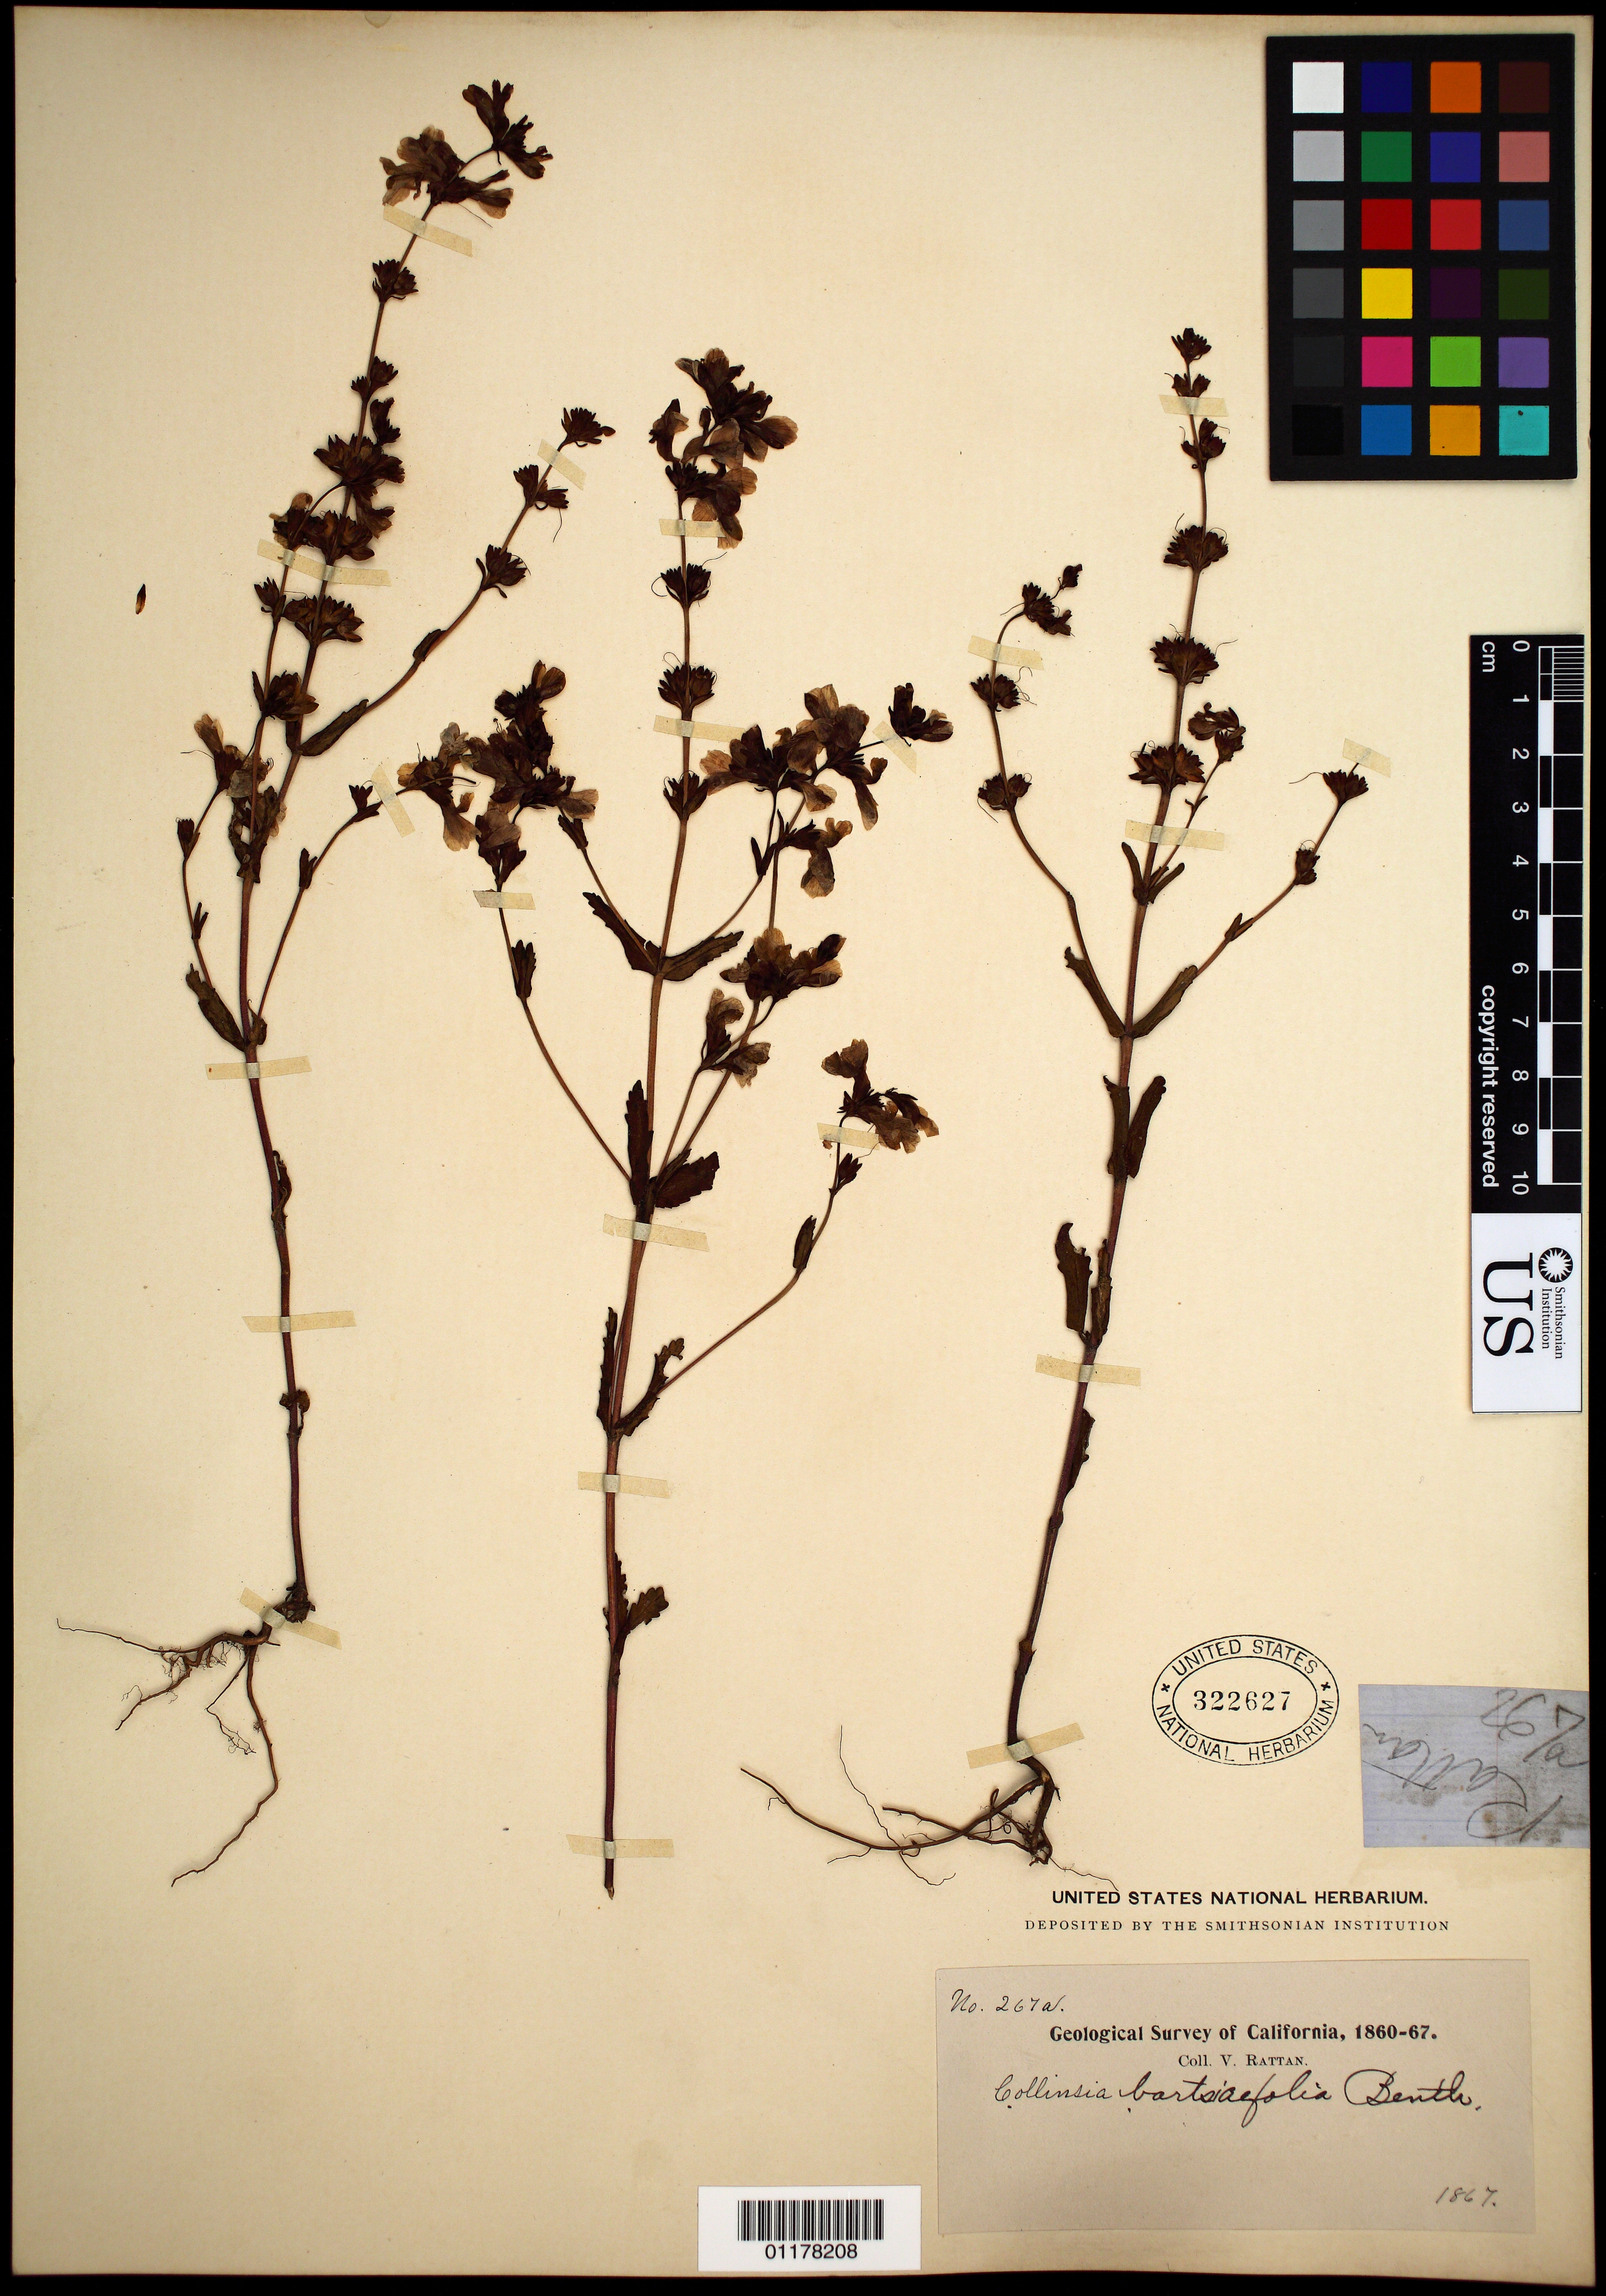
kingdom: Plantae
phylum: Tracheophyta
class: Magnoliopsida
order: Lamiales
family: Plantaginaceae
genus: Collinsia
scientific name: Collinsia bartsiifolia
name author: Benth.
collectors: V. Rattan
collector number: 267a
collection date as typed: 1867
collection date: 1867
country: United States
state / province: California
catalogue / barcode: US 322627